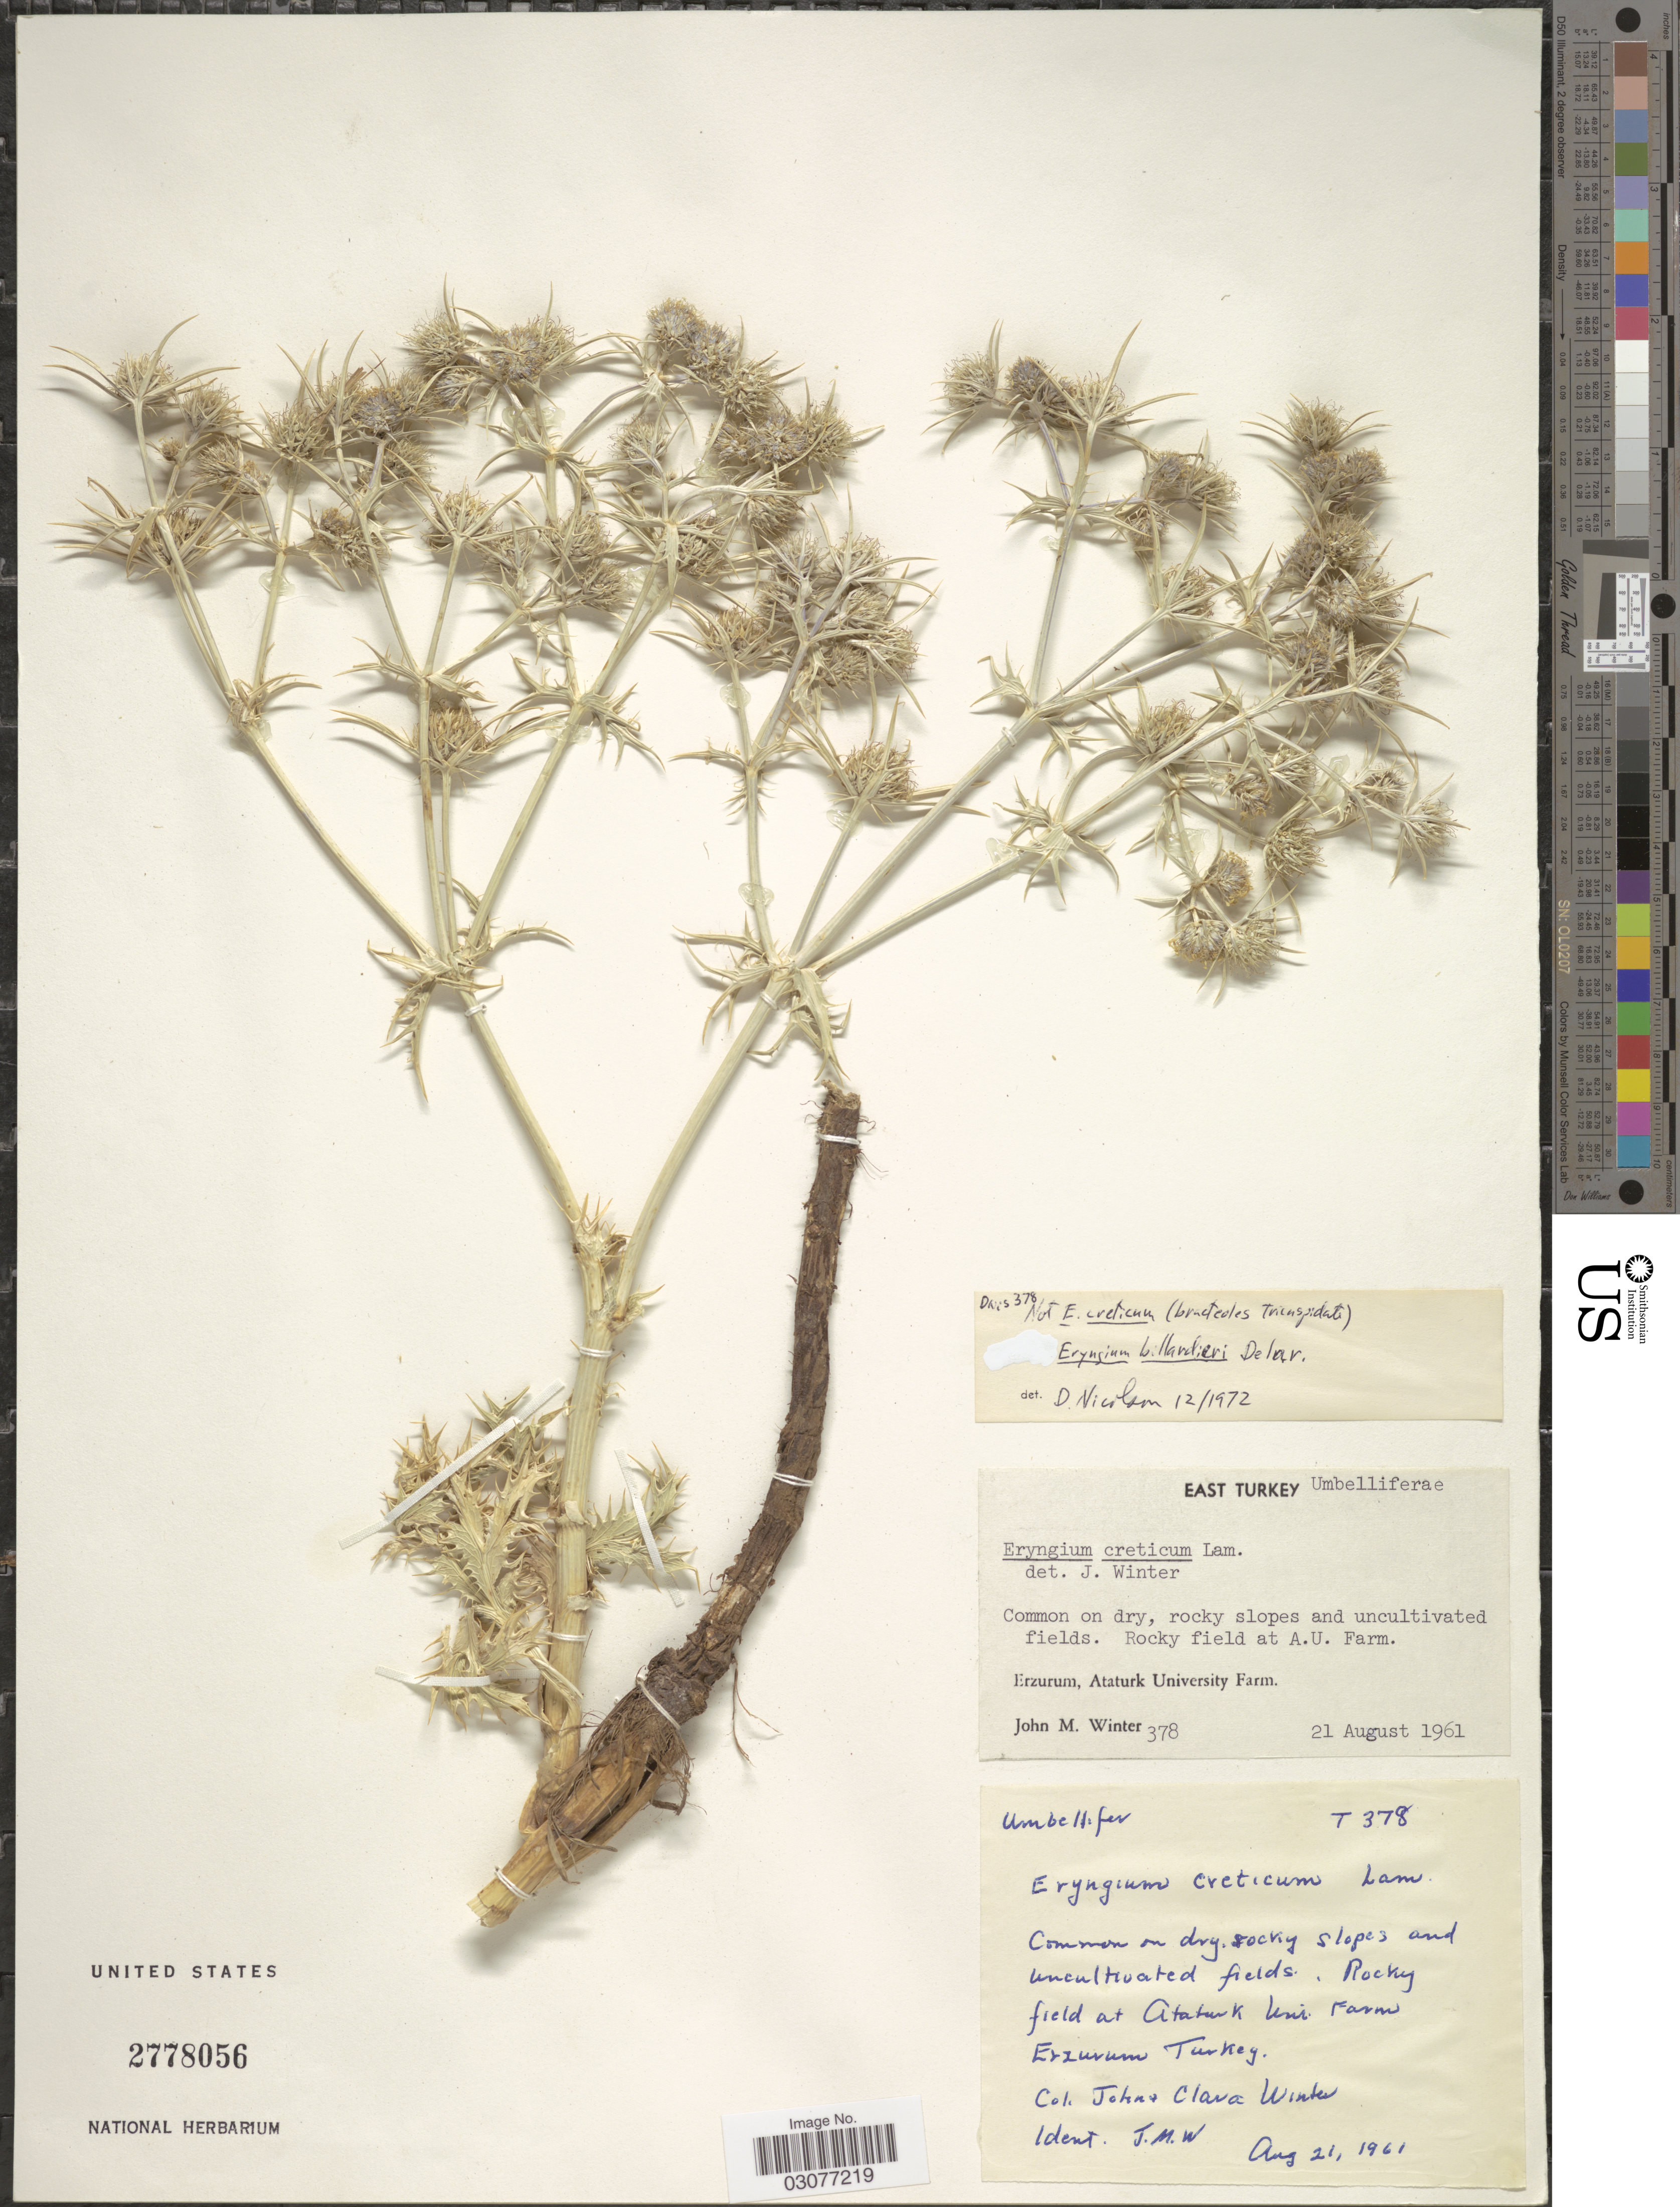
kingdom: Plantae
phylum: Tracheophyta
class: Magnoliopsida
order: Apiales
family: Apiaceae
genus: Eryngium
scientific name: Eryngium billardierei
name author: F. Delaroche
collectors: J. M. Winter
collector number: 378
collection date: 1961-08-21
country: Turkey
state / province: Erzurum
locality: East Turkey. Rocky field at A. U. Farm. Ataturk University Farm.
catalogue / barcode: US 2778056